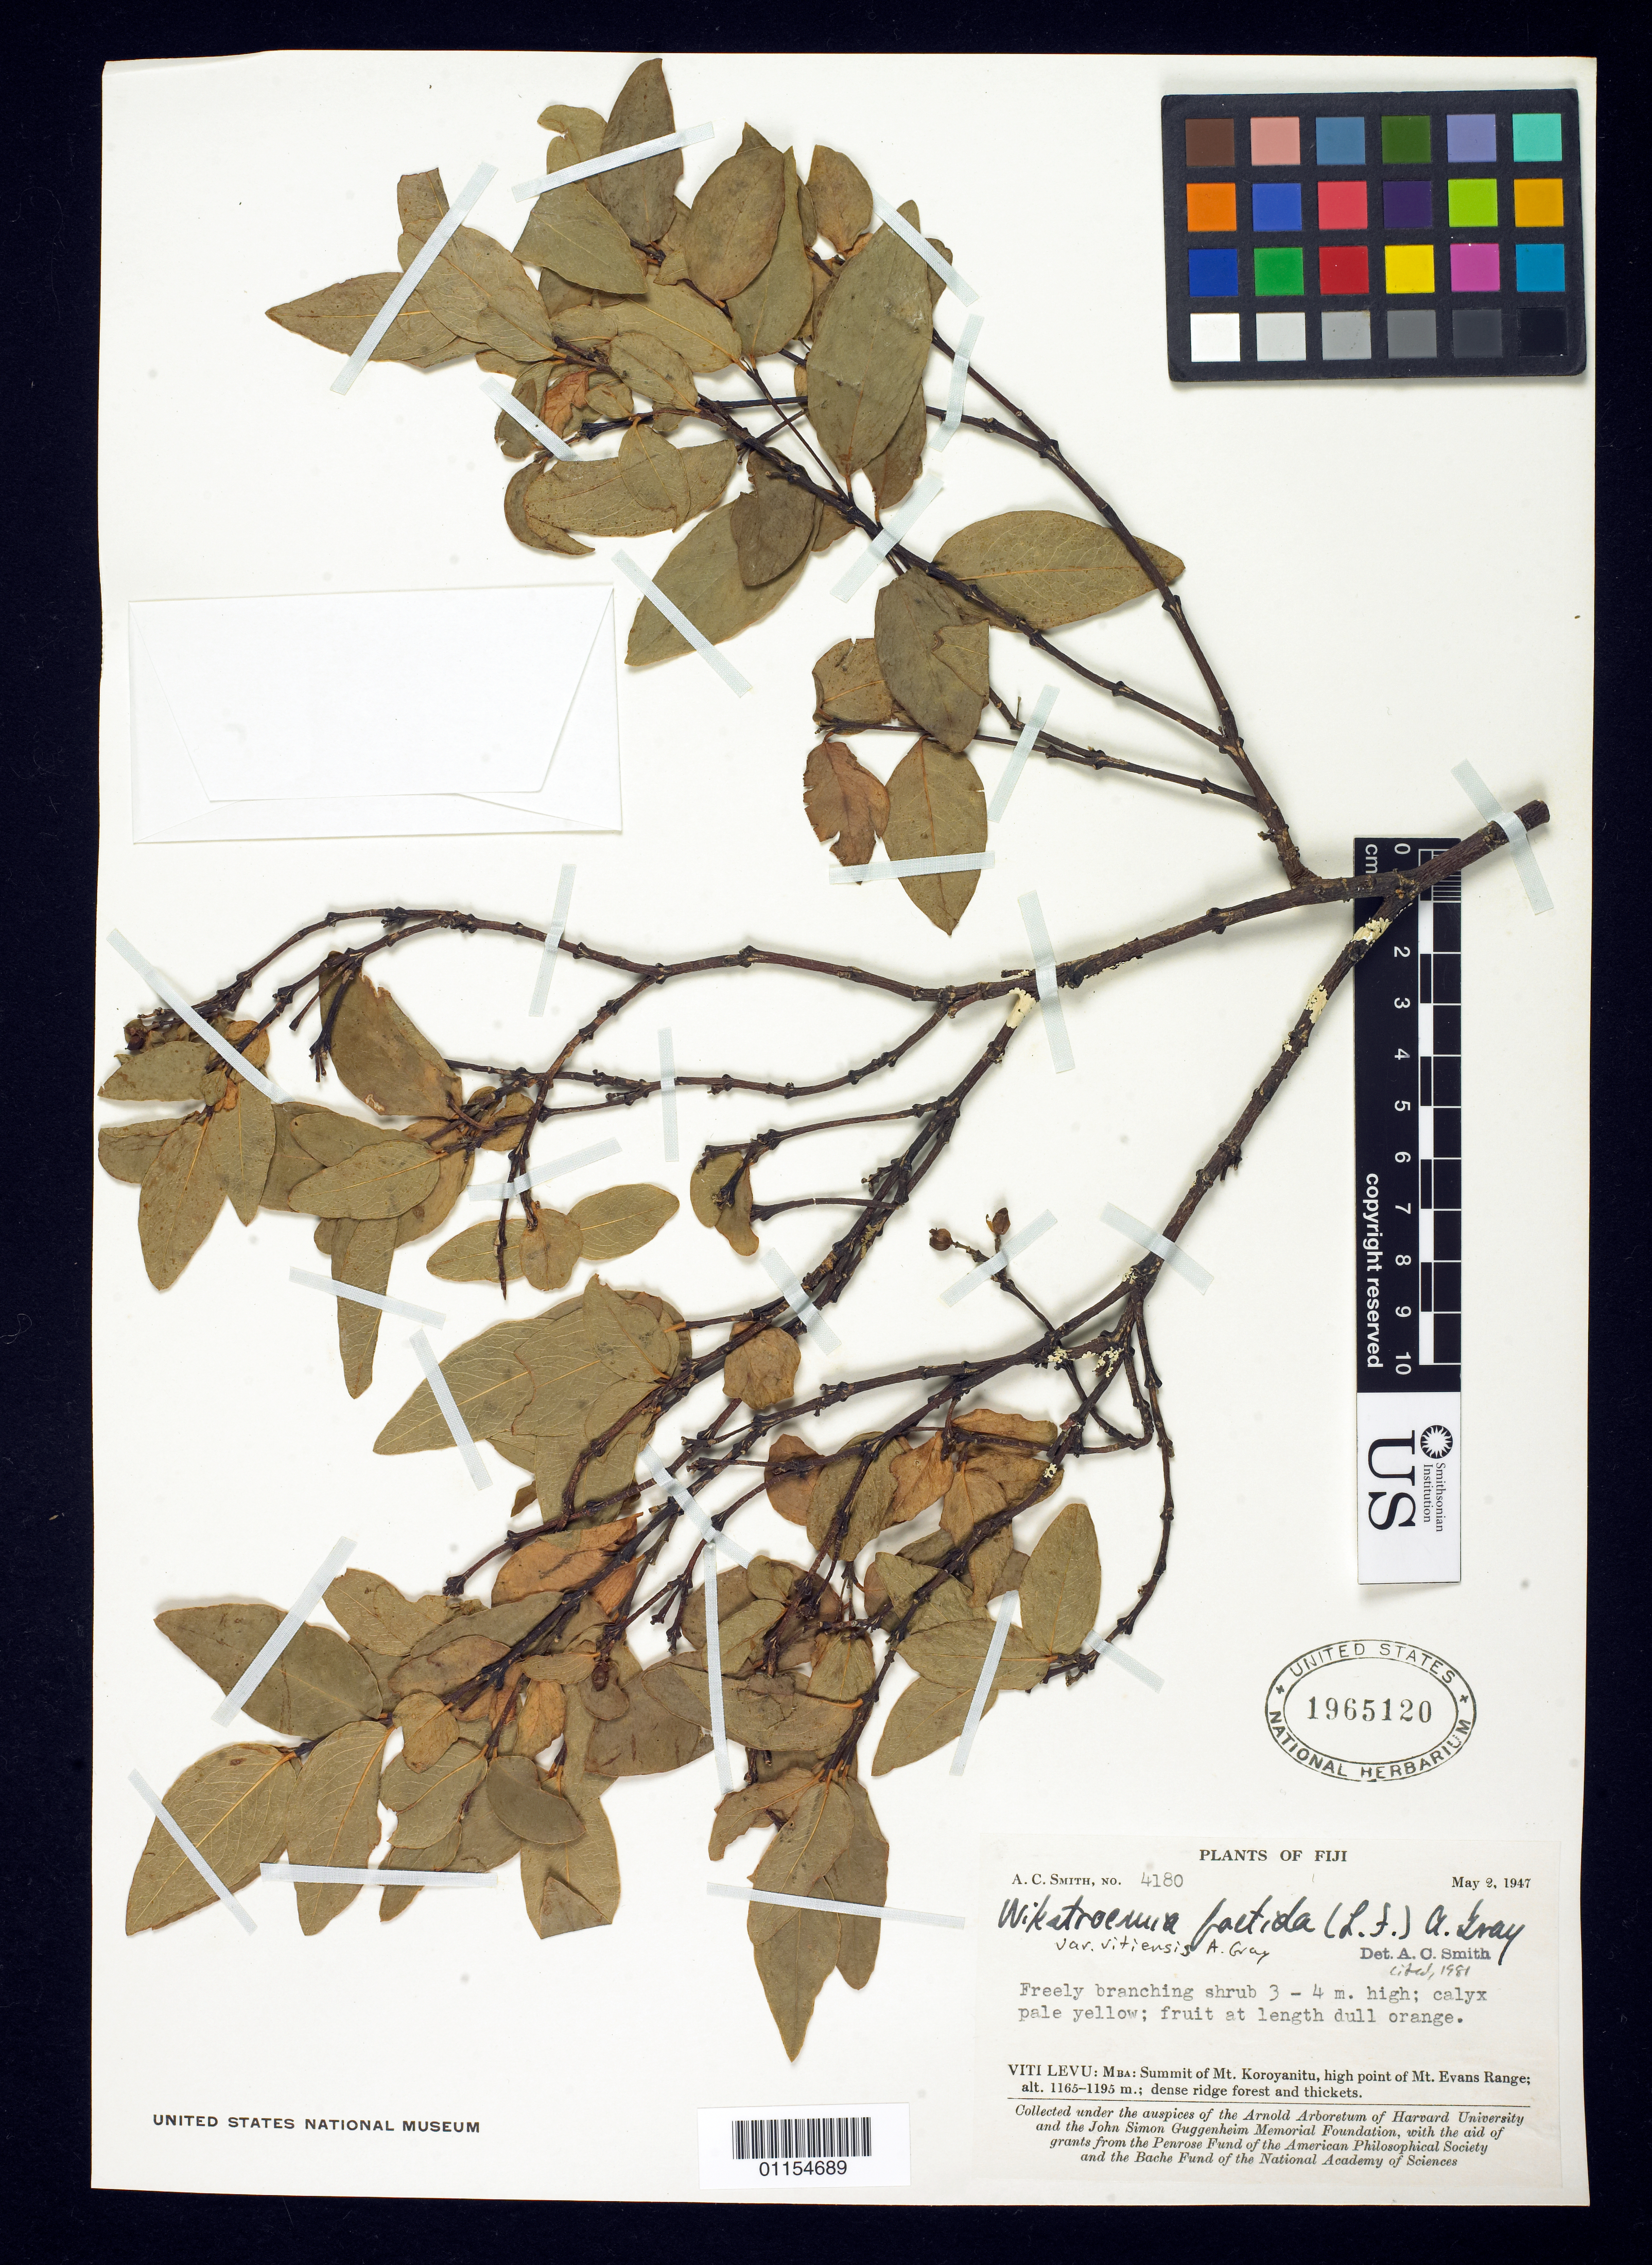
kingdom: Plantae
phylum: Tracheophyta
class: Magnoliopsida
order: Malvales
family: Thymelaeaceae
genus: Wikstroemia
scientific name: Wikstroemia foetida var. vitiensis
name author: A. Gray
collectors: A. C. Smith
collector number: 4180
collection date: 1947-05-02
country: Fiji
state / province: Mba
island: Viti Levu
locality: Summit of Mt. Koroyanitu, high point of Mt. Evans Range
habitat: Dense ridge forest and thickets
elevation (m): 1165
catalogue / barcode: US 1965120